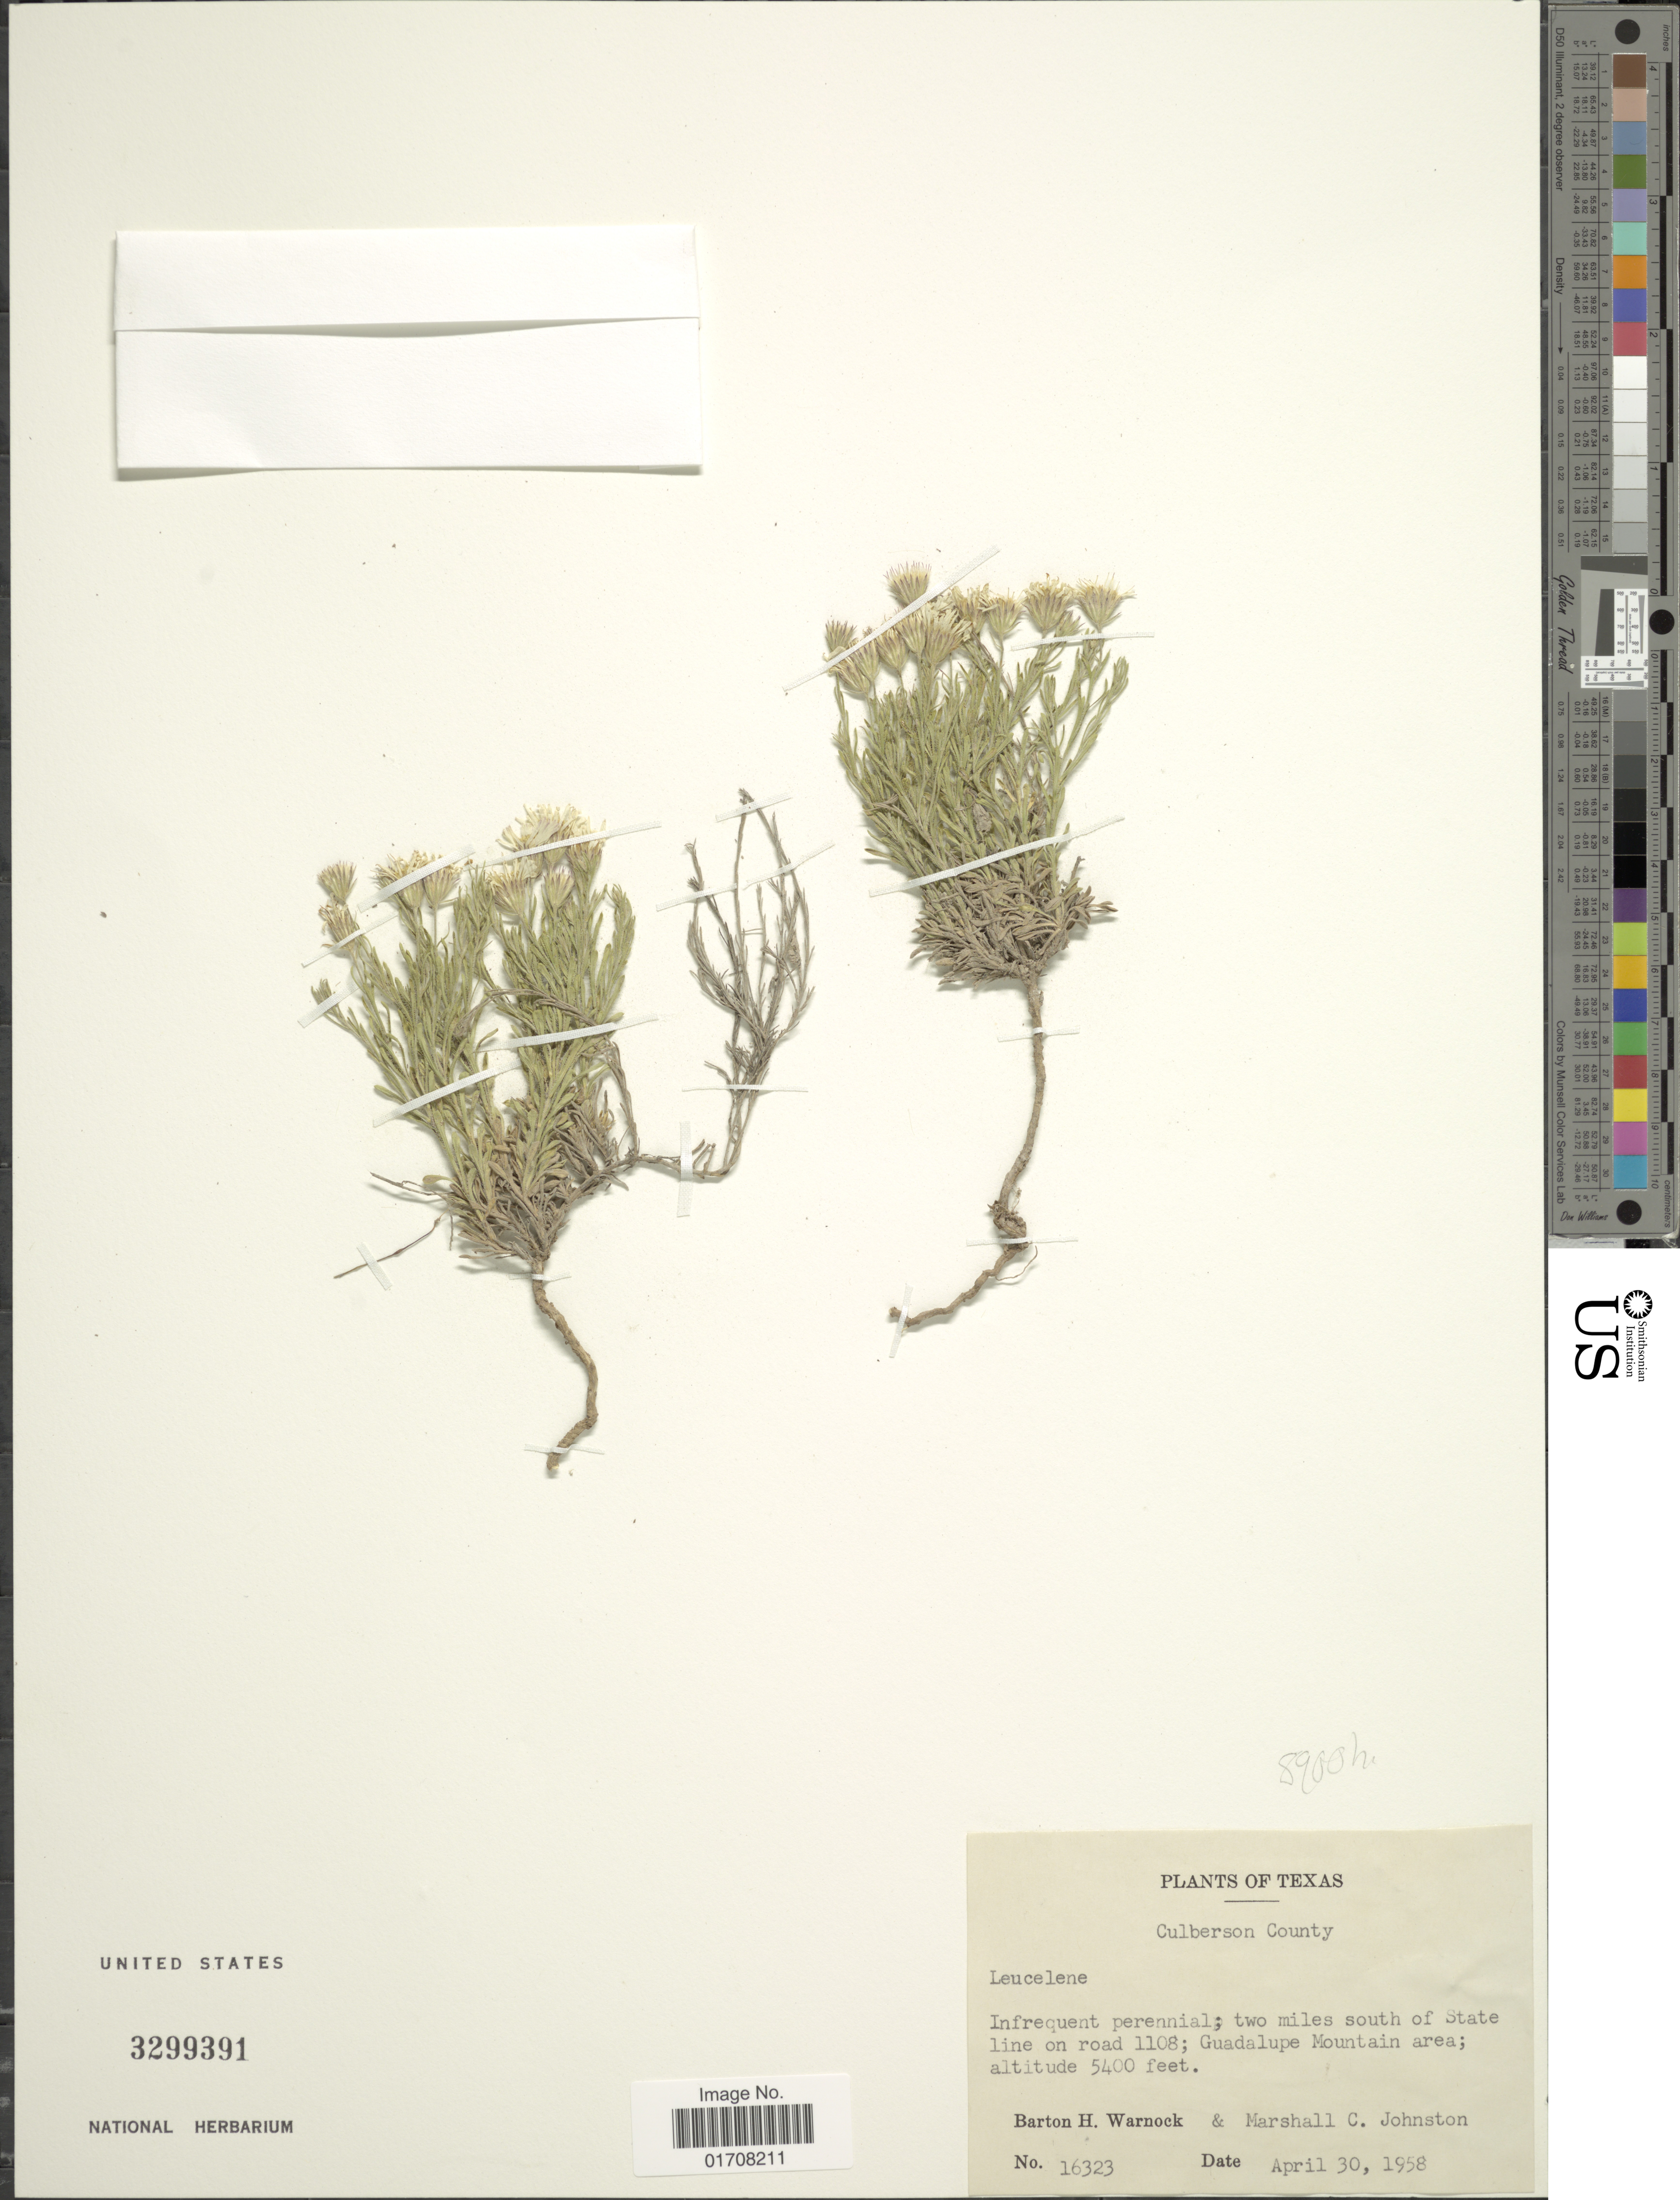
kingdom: Plantae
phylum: Tracheophyta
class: Magnoliopsida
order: Asterales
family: Asteraceae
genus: Leucelene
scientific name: Leucelene sp.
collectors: B. H. Warnock & M. Johnston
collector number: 16323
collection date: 1958-04-30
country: United States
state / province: Texas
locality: Culerson County, two miles south of State line on road 1108, Guadalupe Mountain area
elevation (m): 1646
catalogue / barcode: US 3299391